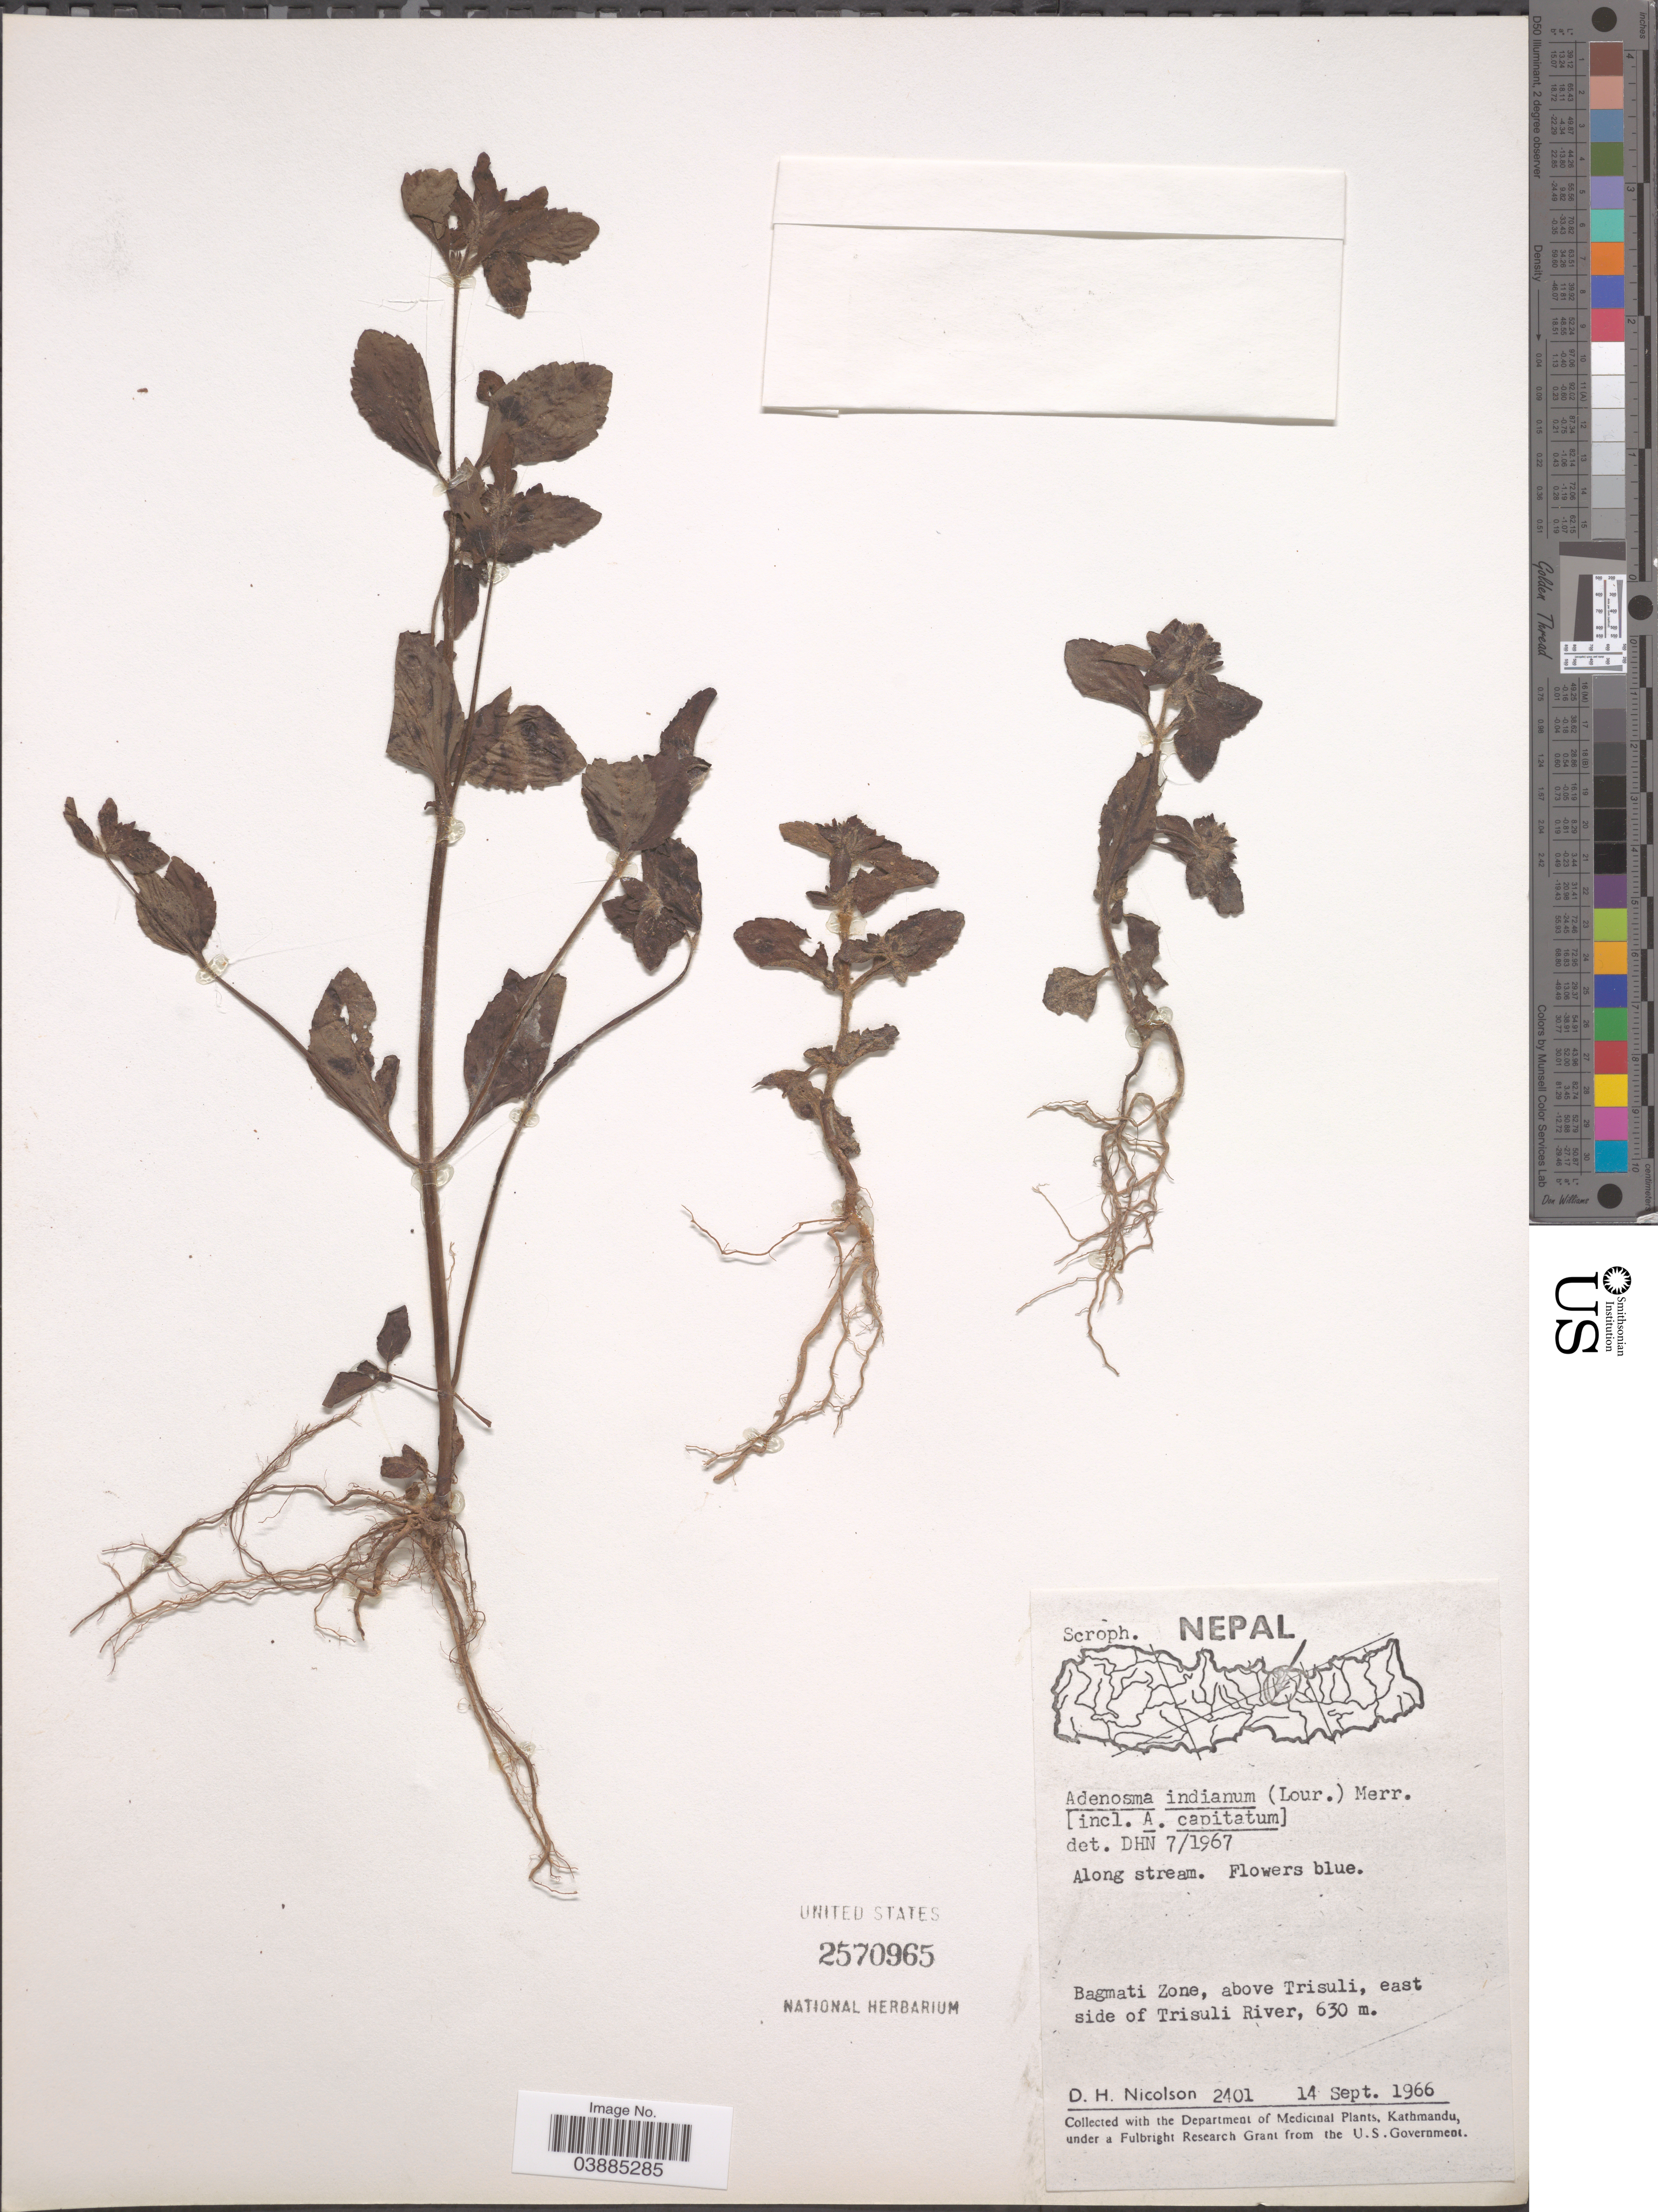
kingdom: Plantae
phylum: Tracheophyta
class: Magnoliopsida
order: Lamiales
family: Plantaginaceae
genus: Adenosma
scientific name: Adenosma indianum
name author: (Lour.) Merr.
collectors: D. H. Nicolson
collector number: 2401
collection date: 1966-09-14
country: Nepal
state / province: Bagmati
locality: Bagmati Zone, above Trisuli, east side of Trisuli River.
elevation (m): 630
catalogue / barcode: US 2570965